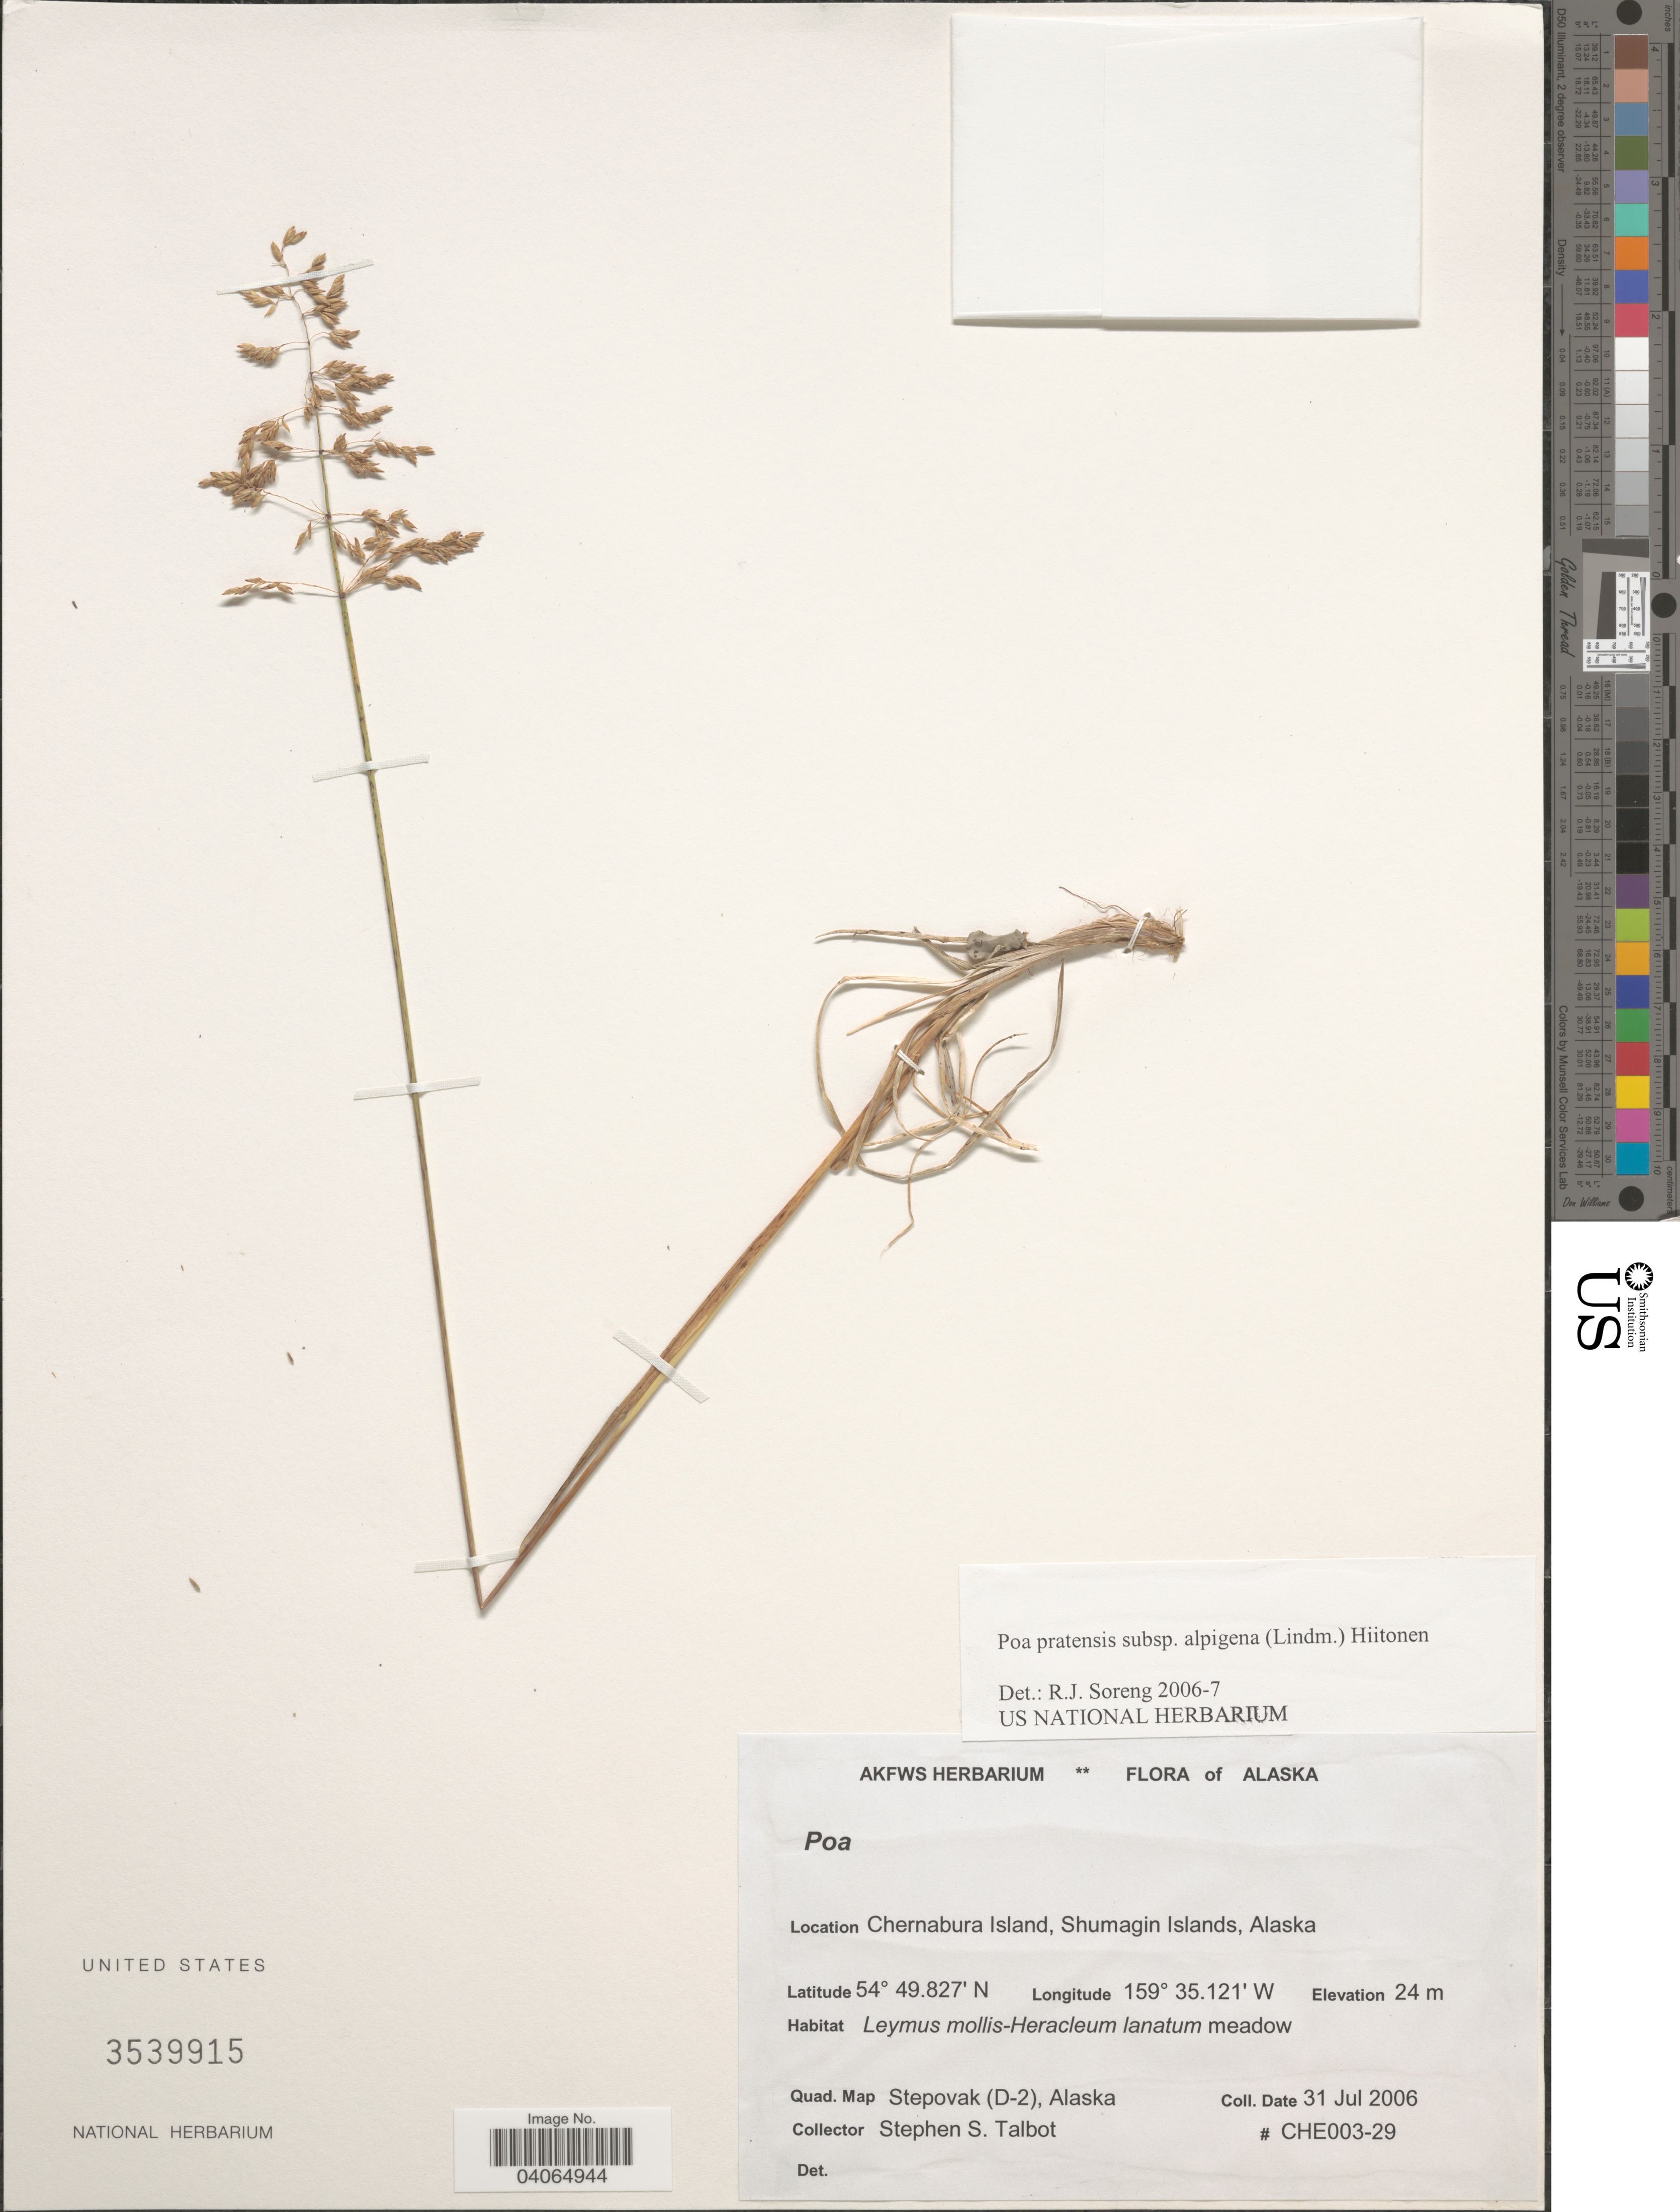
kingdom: Plantae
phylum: Tracheophyta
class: Liliopsida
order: Poales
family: Poaceae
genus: Poa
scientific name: Poa pratensis subsp. alpigena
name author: (Lindm.) Hiitonen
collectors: S. S. Talbot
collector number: CHE003-29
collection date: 2006-07-31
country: United States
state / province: Alaska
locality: Chernabura Island, Shumagin Islands. Quad. Map Stepovak (D-2).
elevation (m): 24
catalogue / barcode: US 3539915